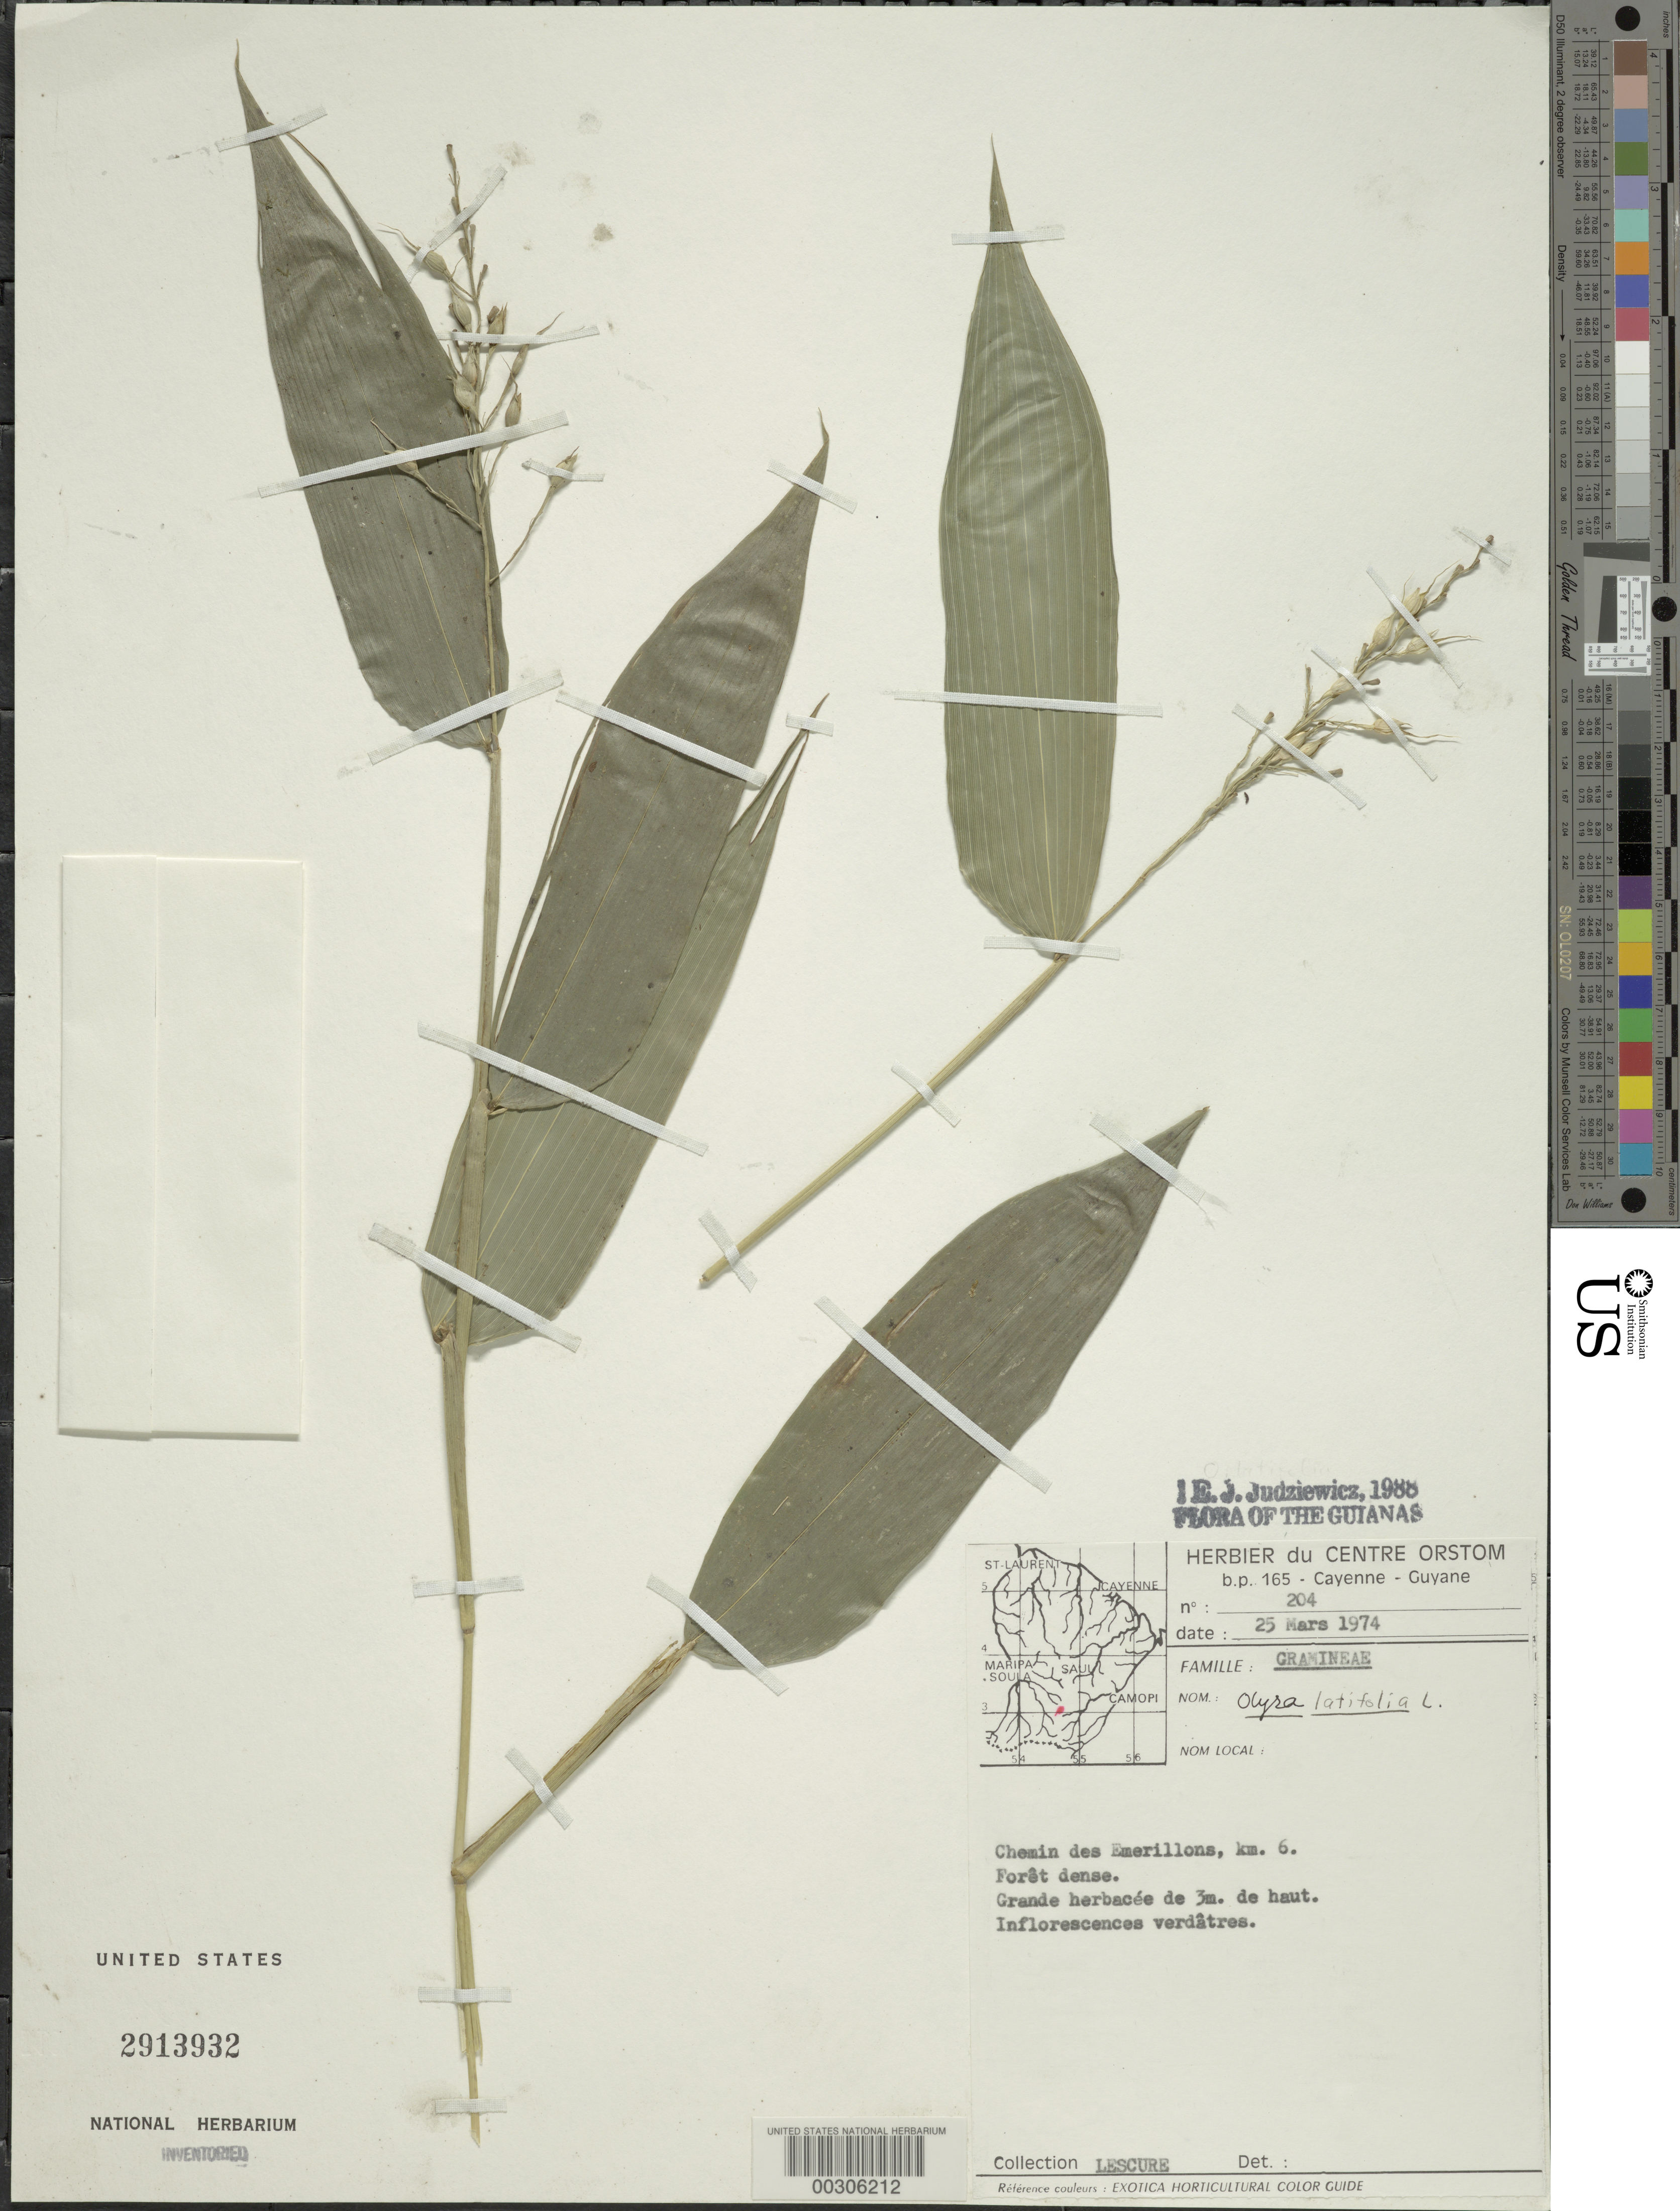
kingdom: Plantae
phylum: Tracheophyta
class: Liliopsida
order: Poales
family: Poaceae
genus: Olyra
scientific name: Olyra latifolia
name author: L.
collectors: -. Lescure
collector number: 204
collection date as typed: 25 Mar 1974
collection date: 1974-03-25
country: French Guiana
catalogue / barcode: US 2913932